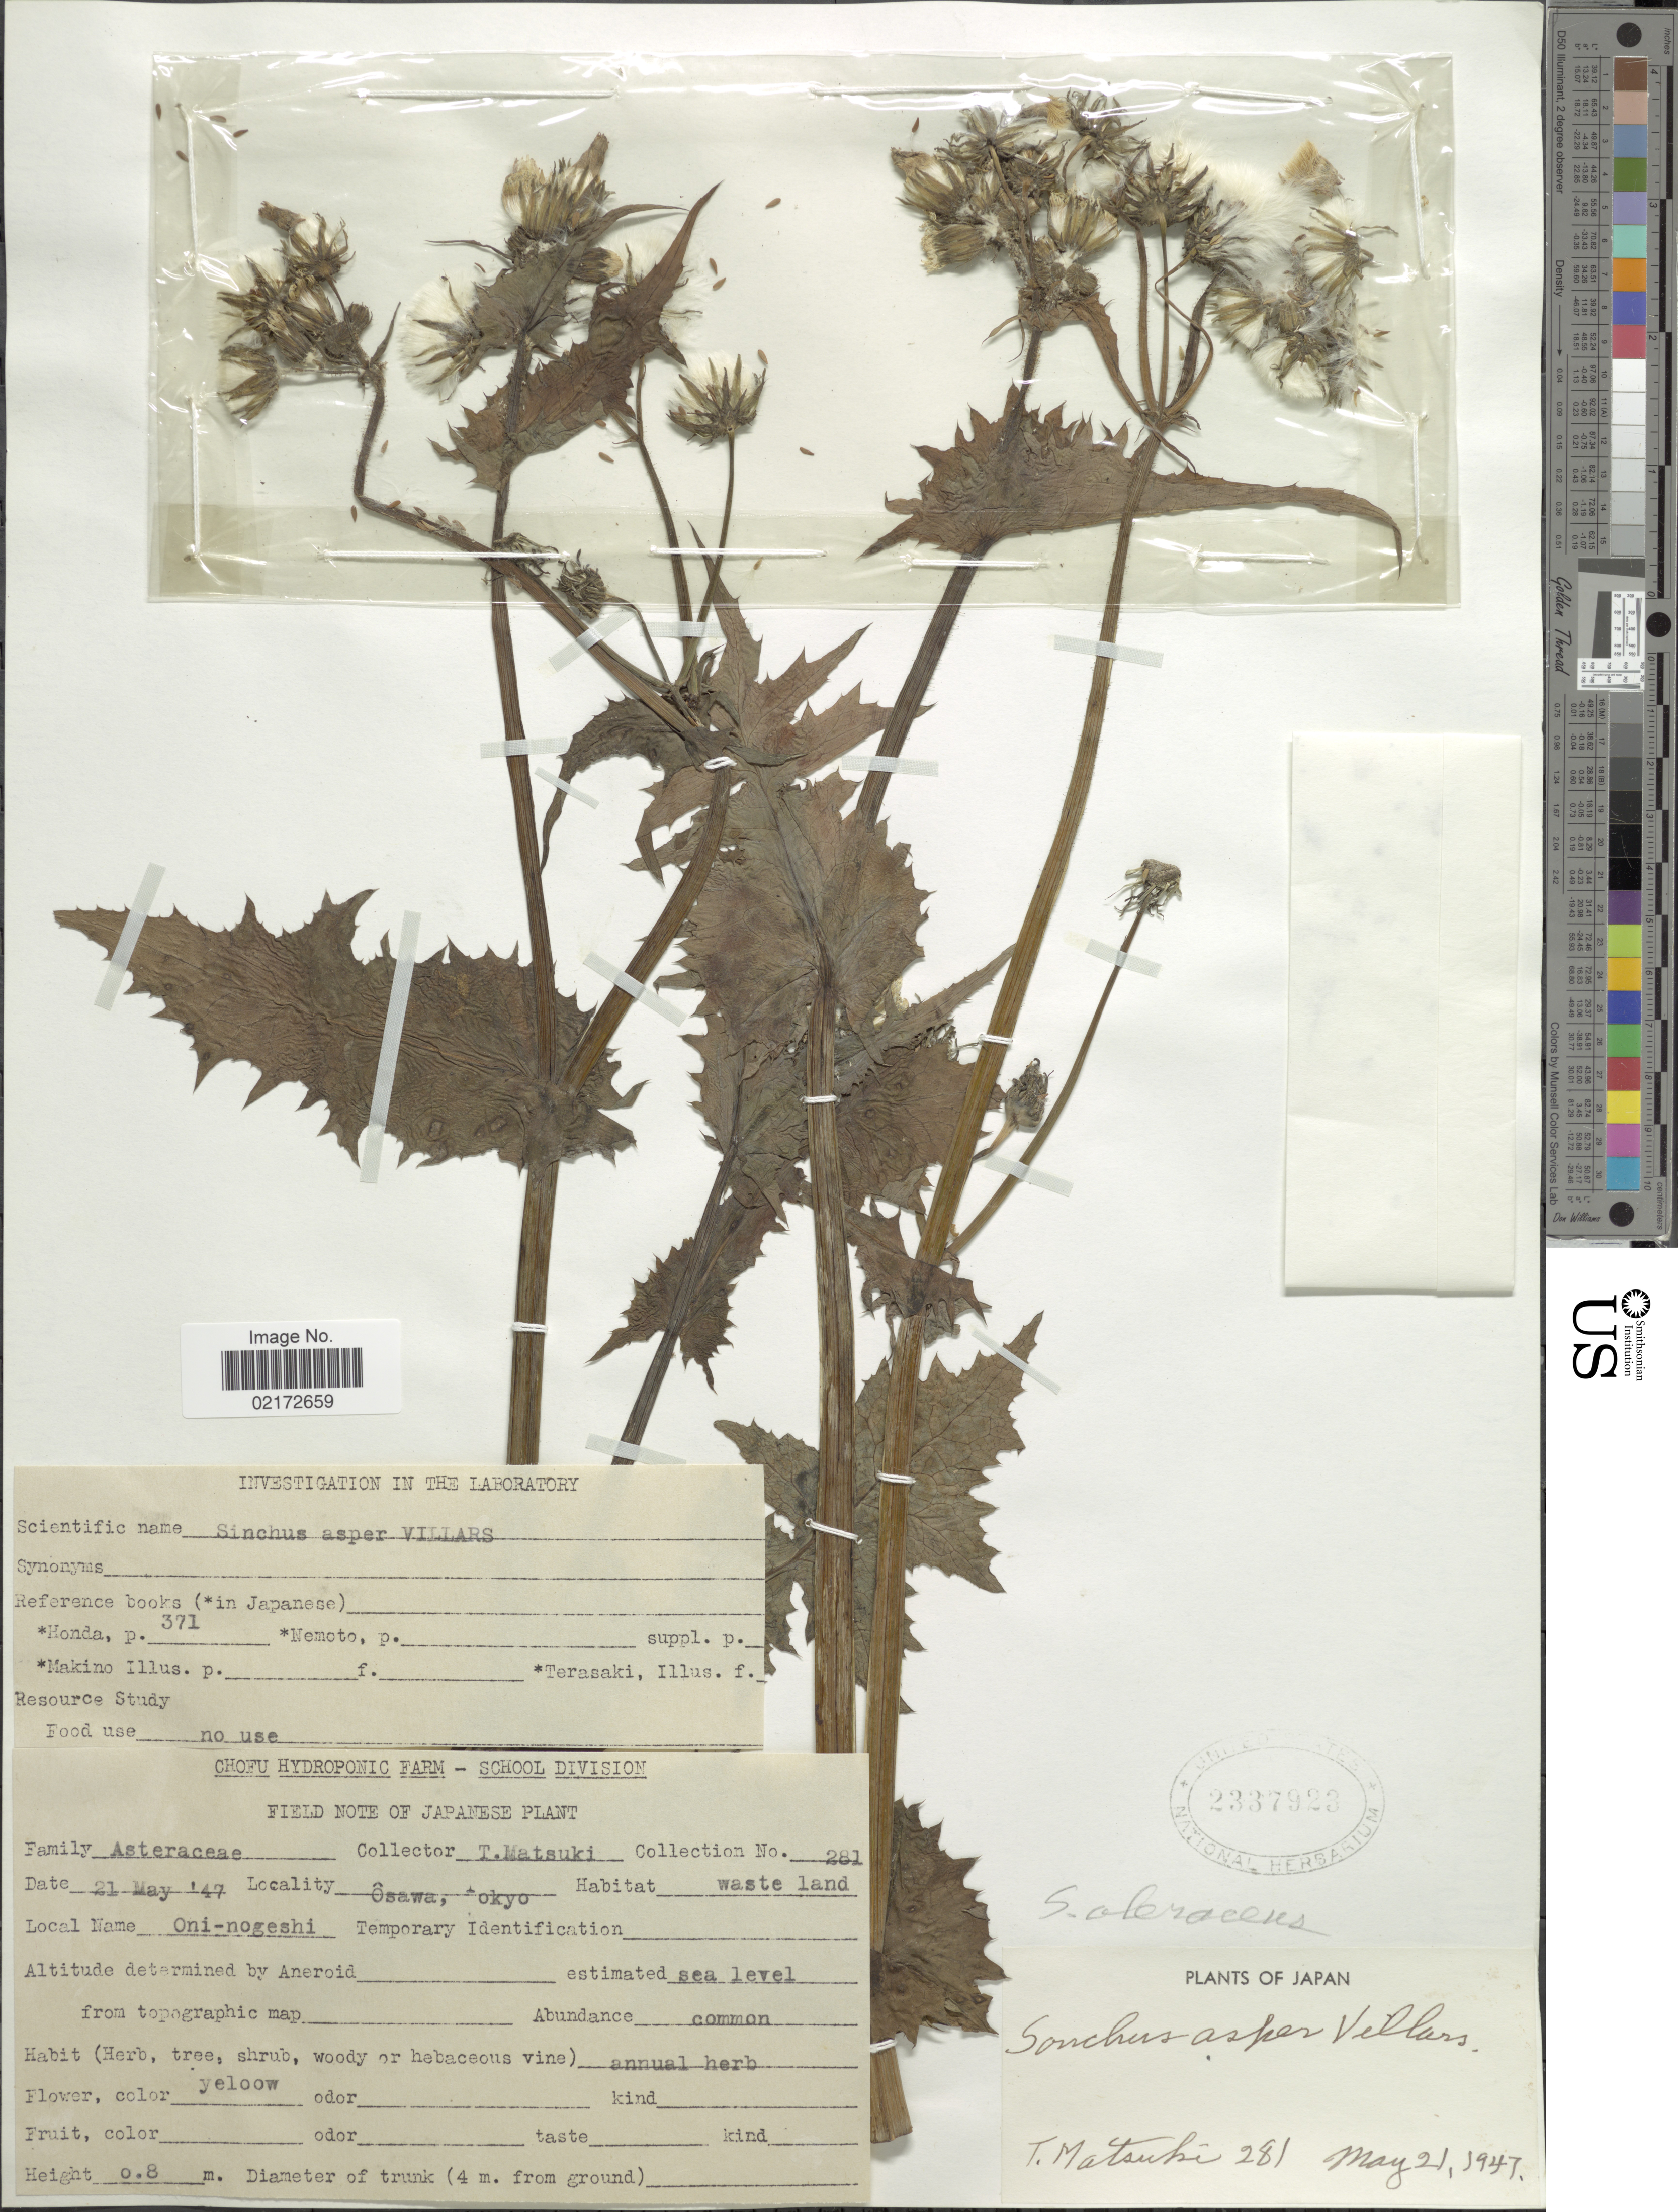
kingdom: Plantae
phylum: Tracheophyta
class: Magnoliopsida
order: Asterales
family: Asteraceae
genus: Sonchus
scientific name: Sonchus oleraceus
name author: L.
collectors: T. Matsuki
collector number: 281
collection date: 1947-05-21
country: Japan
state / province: Tokyo, Federal City of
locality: Ôsawa, Tokyo.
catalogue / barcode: US 2337923